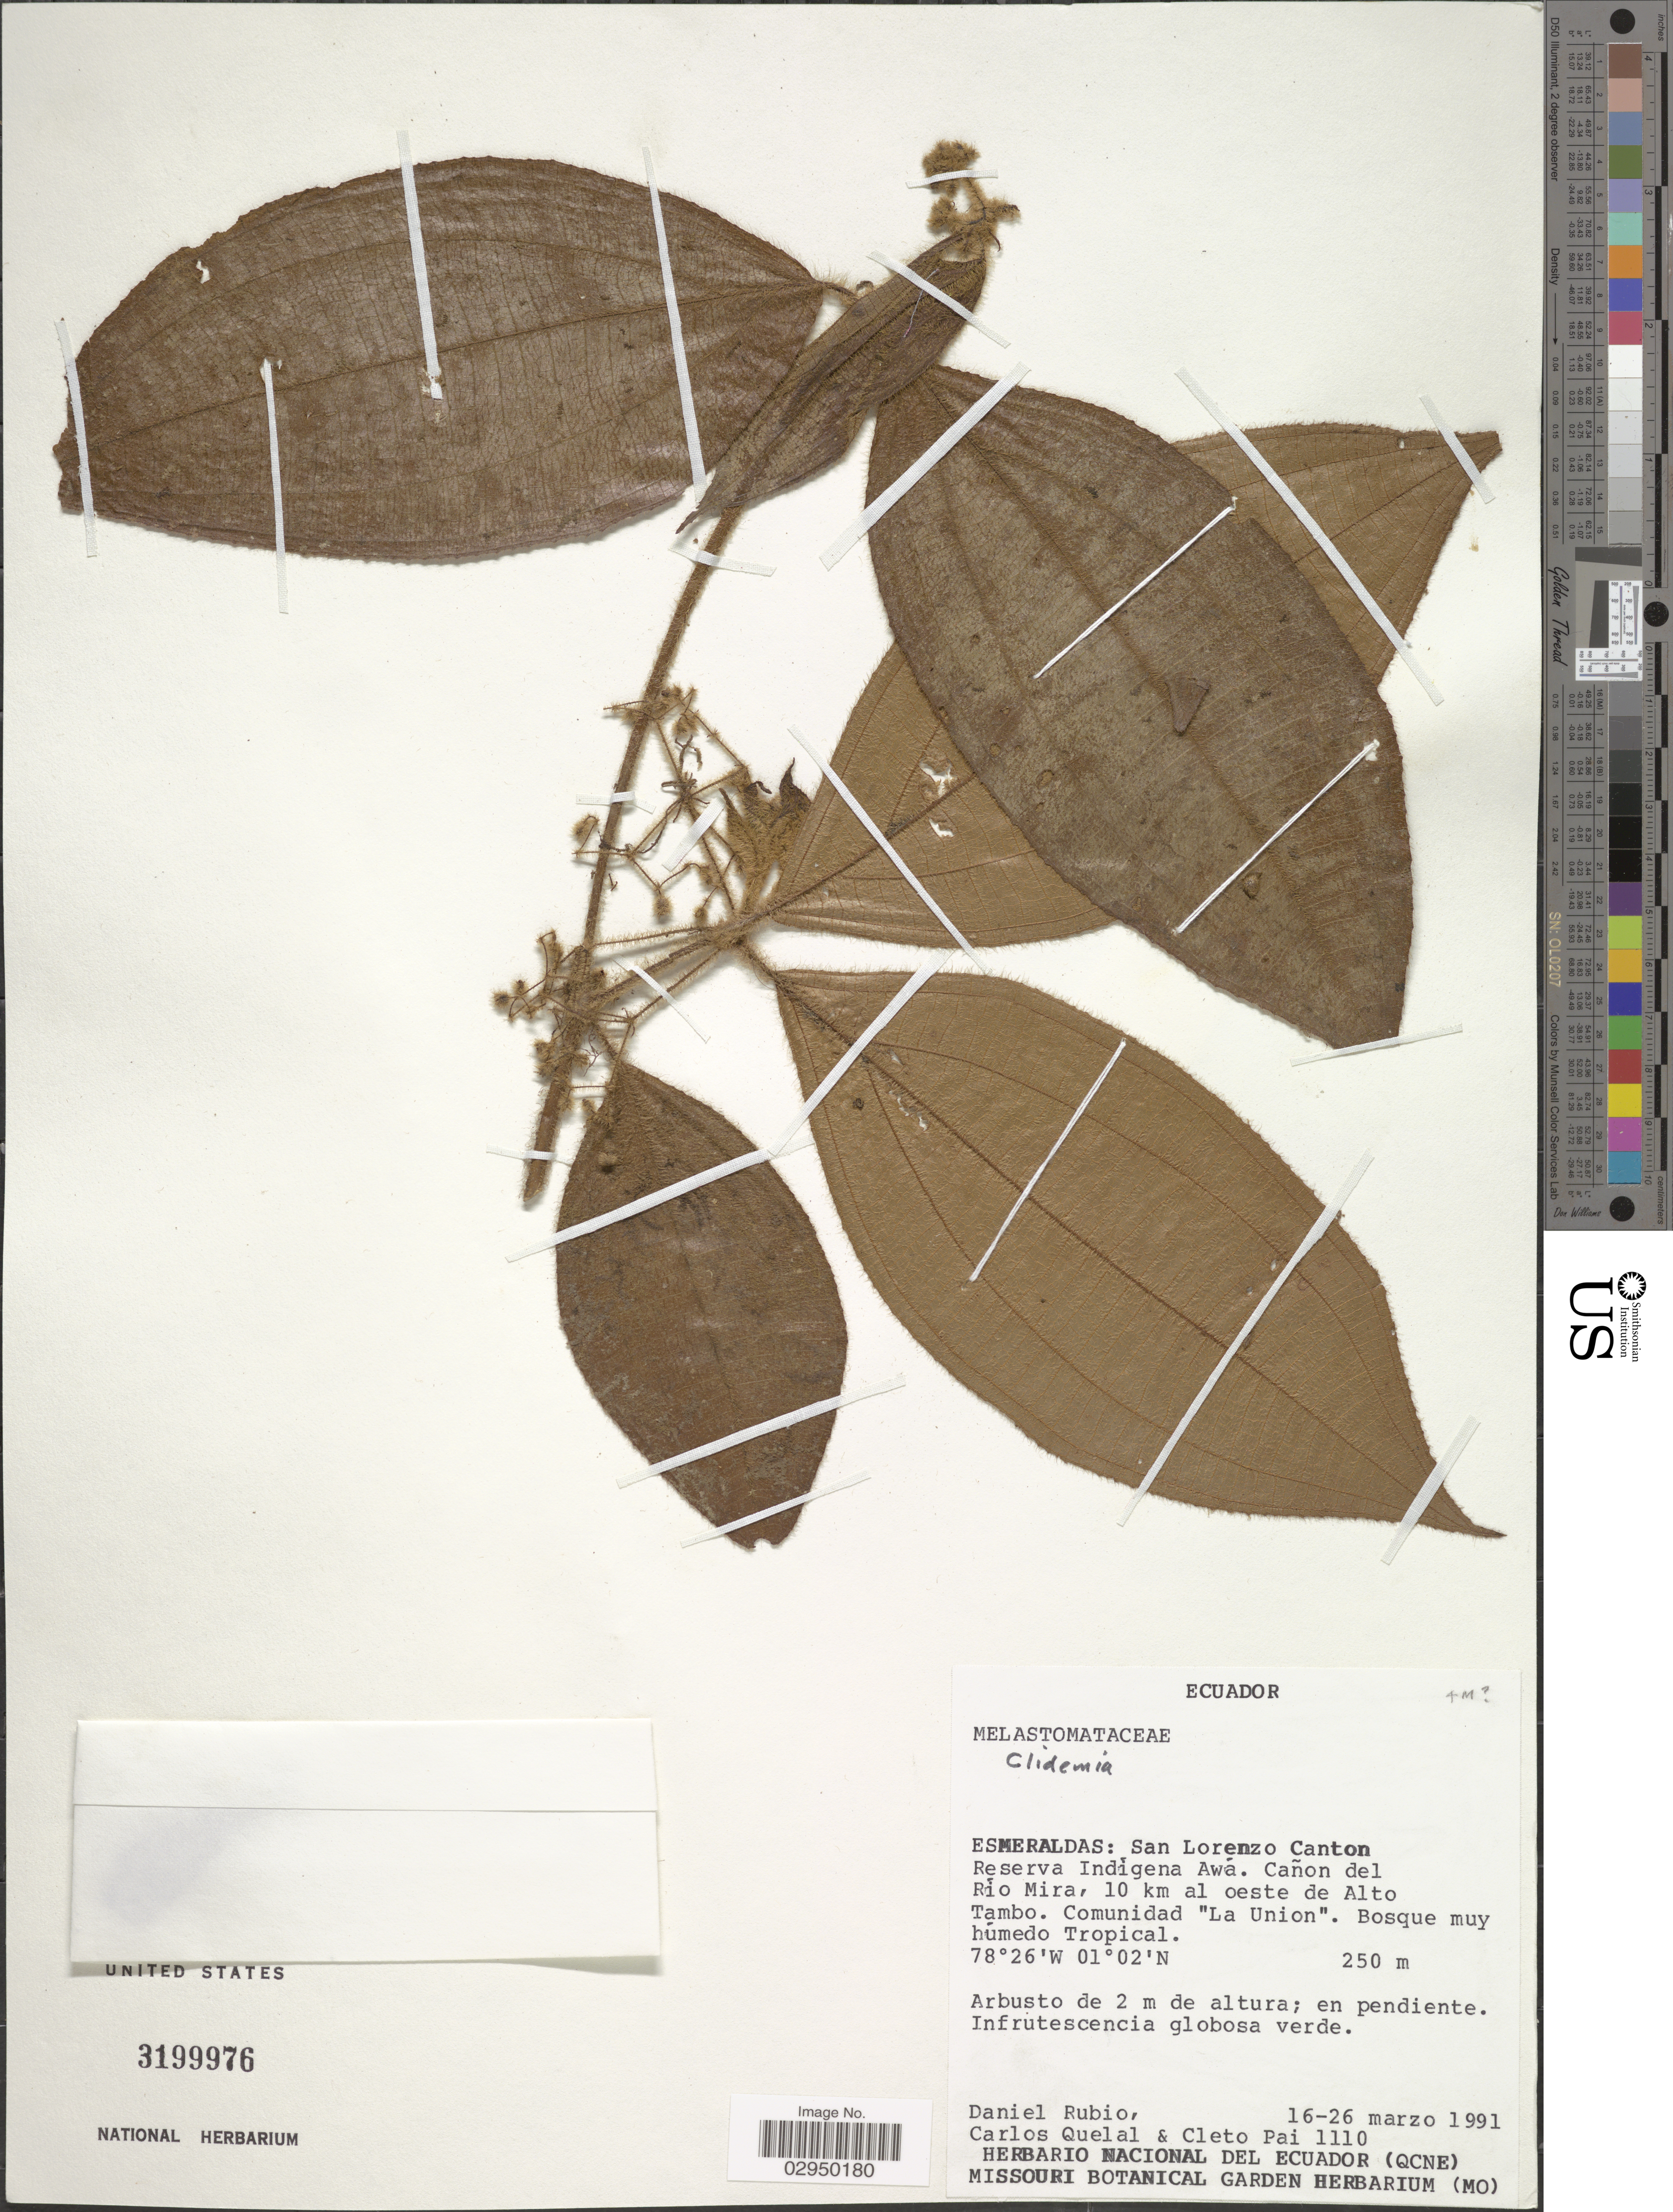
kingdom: Plantae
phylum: Tracheophyta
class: Magnoliopsida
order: Myrtales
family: Melastomataceae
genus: Clidemia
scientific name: Clidemia sp.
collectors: D. Rubio, C. Quelal & C. Pai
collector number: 1110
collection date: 1991-03-16/1991-03-26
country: Ecuador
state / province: Esmeraldas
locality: San Lorenzo Canton. Reserva Indígena Awá. Cañon del Río Mira, 10 km al oeste de Alto Tambo. Comunidad "La Union".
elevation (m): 250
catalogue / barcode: US 3199976